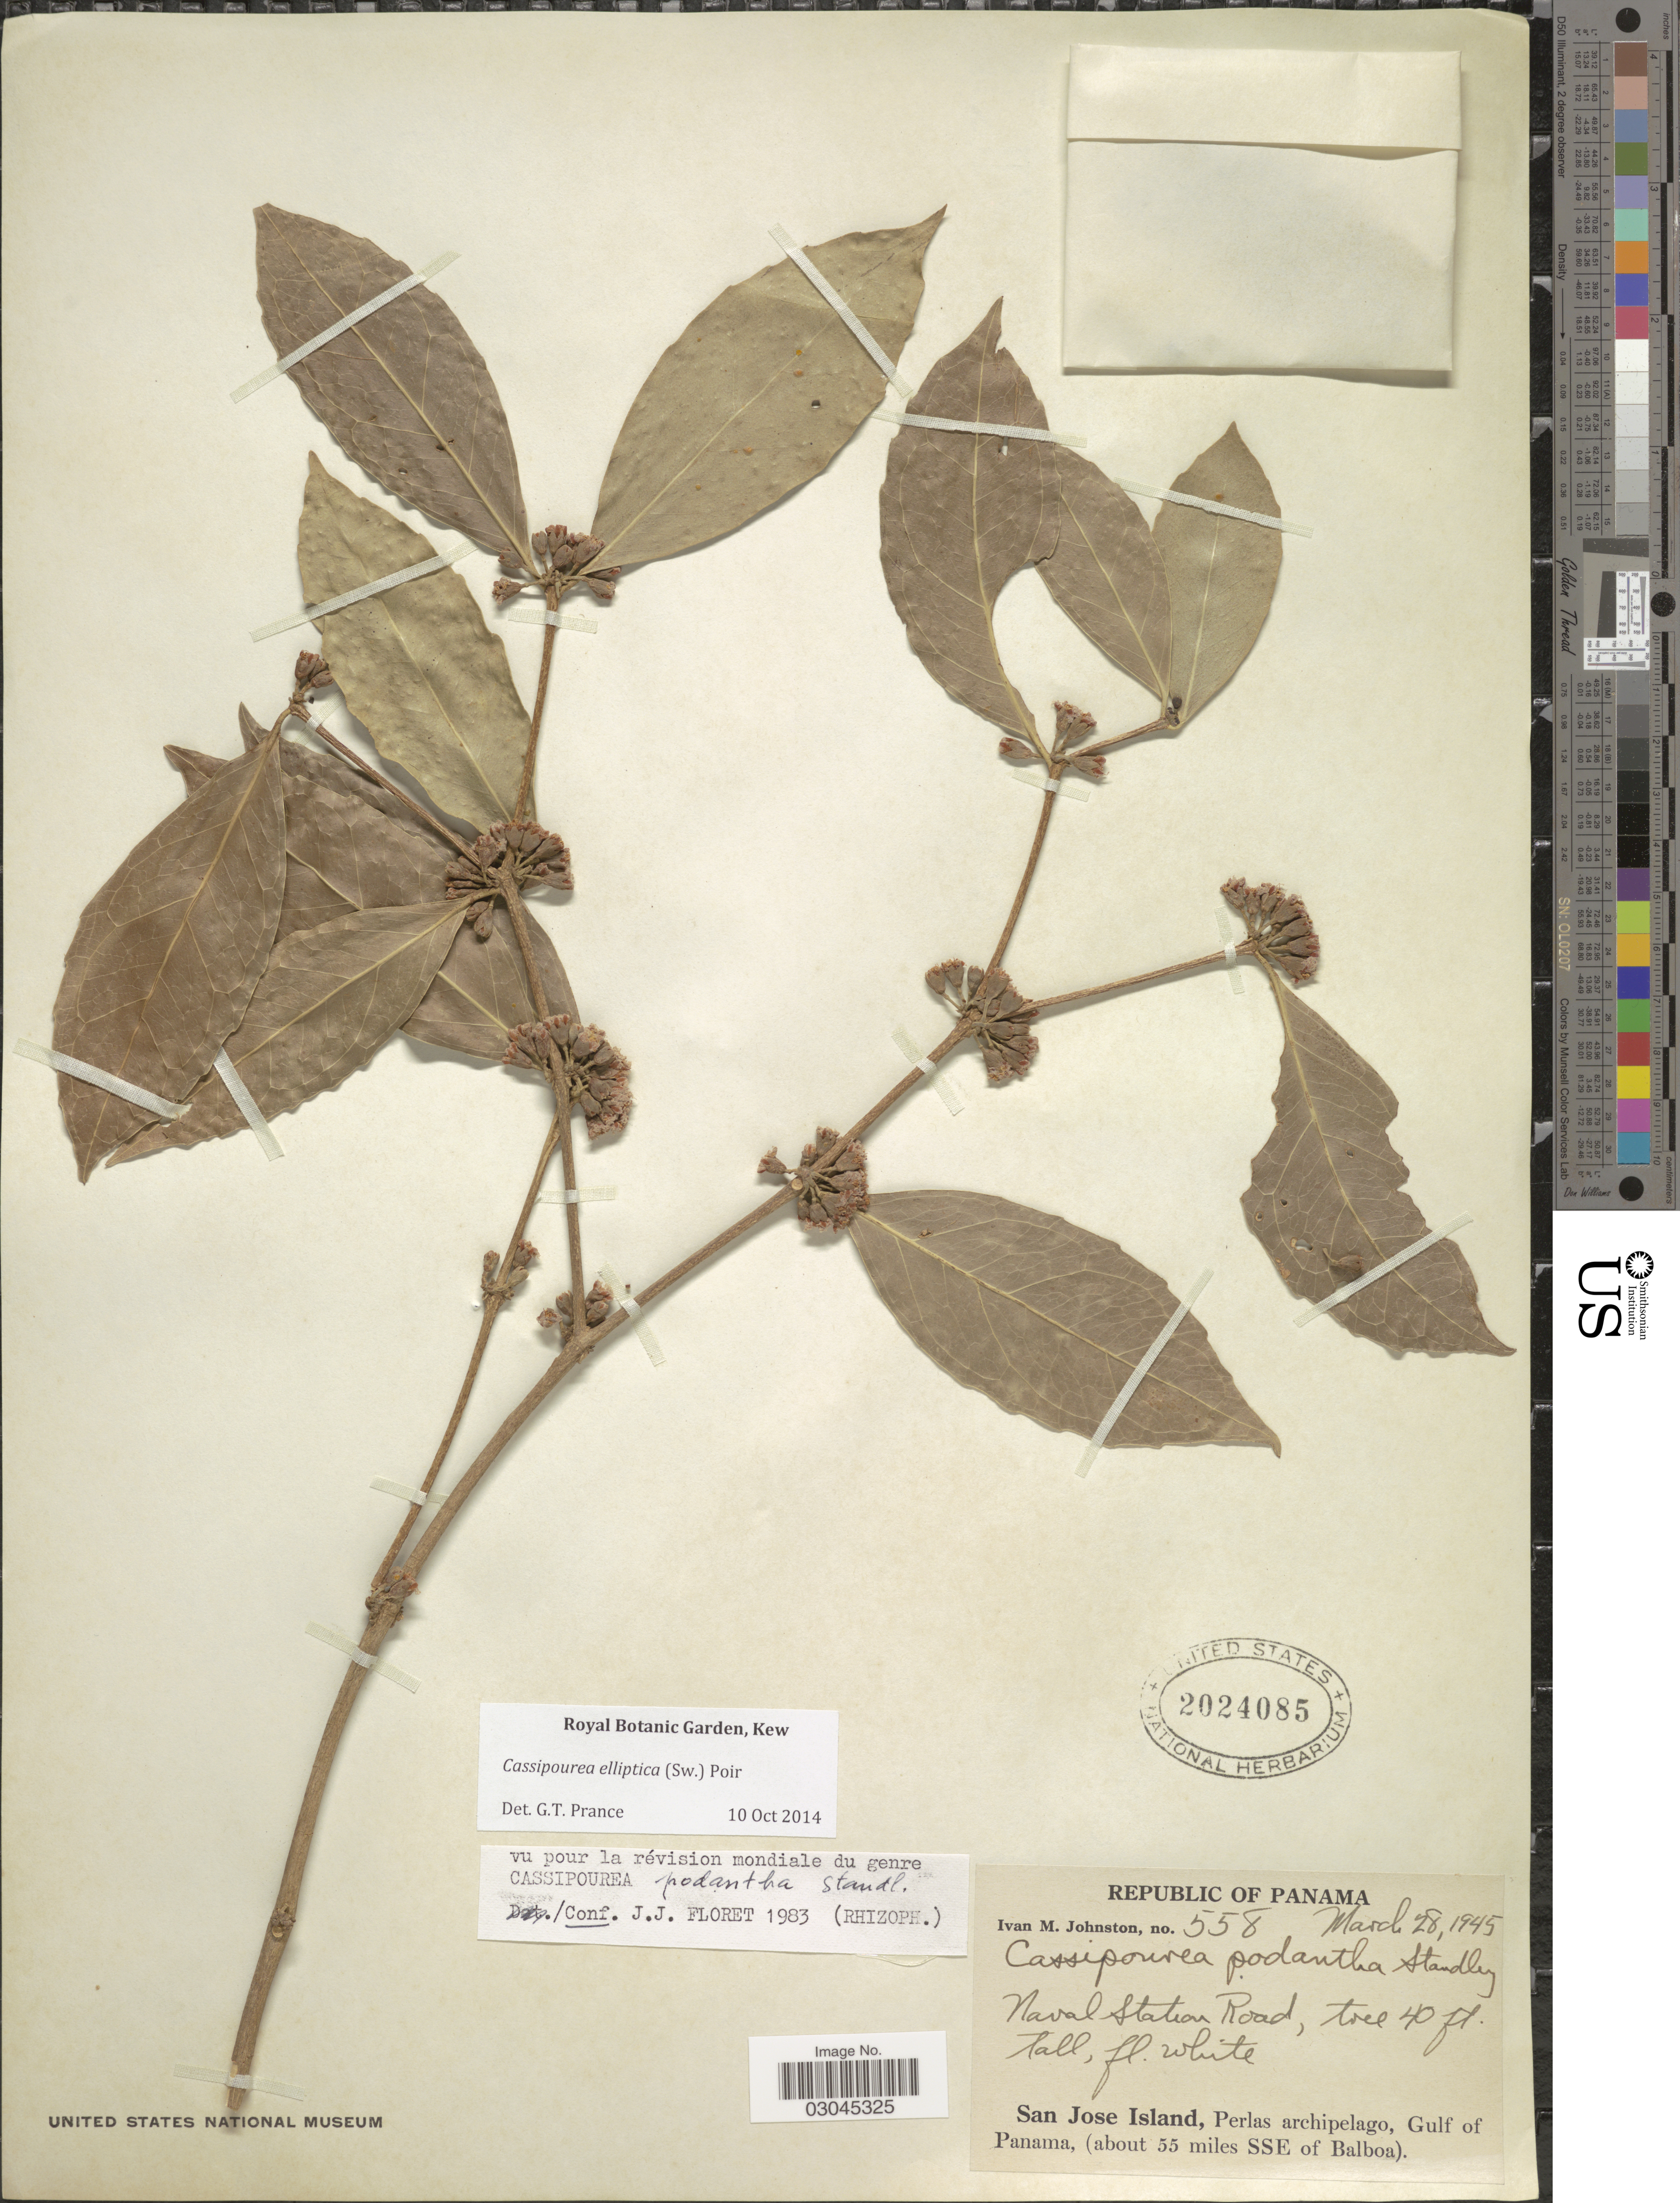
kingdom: Plantae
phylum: Tracheophyta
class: Magnoliopsida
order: Malpighiales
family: Rhizophoraceae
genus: Cassipourea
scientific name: Cassipourea elliptica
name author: (Sw.) Poir.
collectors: I.M. Johnston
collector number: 558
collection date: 1945-03-28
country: Panama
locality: Republic of Panama. Naval Station Road. San Jose Island, Perlas archipelago, Gulf of Panama, (about 55 miles SSE of Balboa).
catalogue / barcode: US 2024085